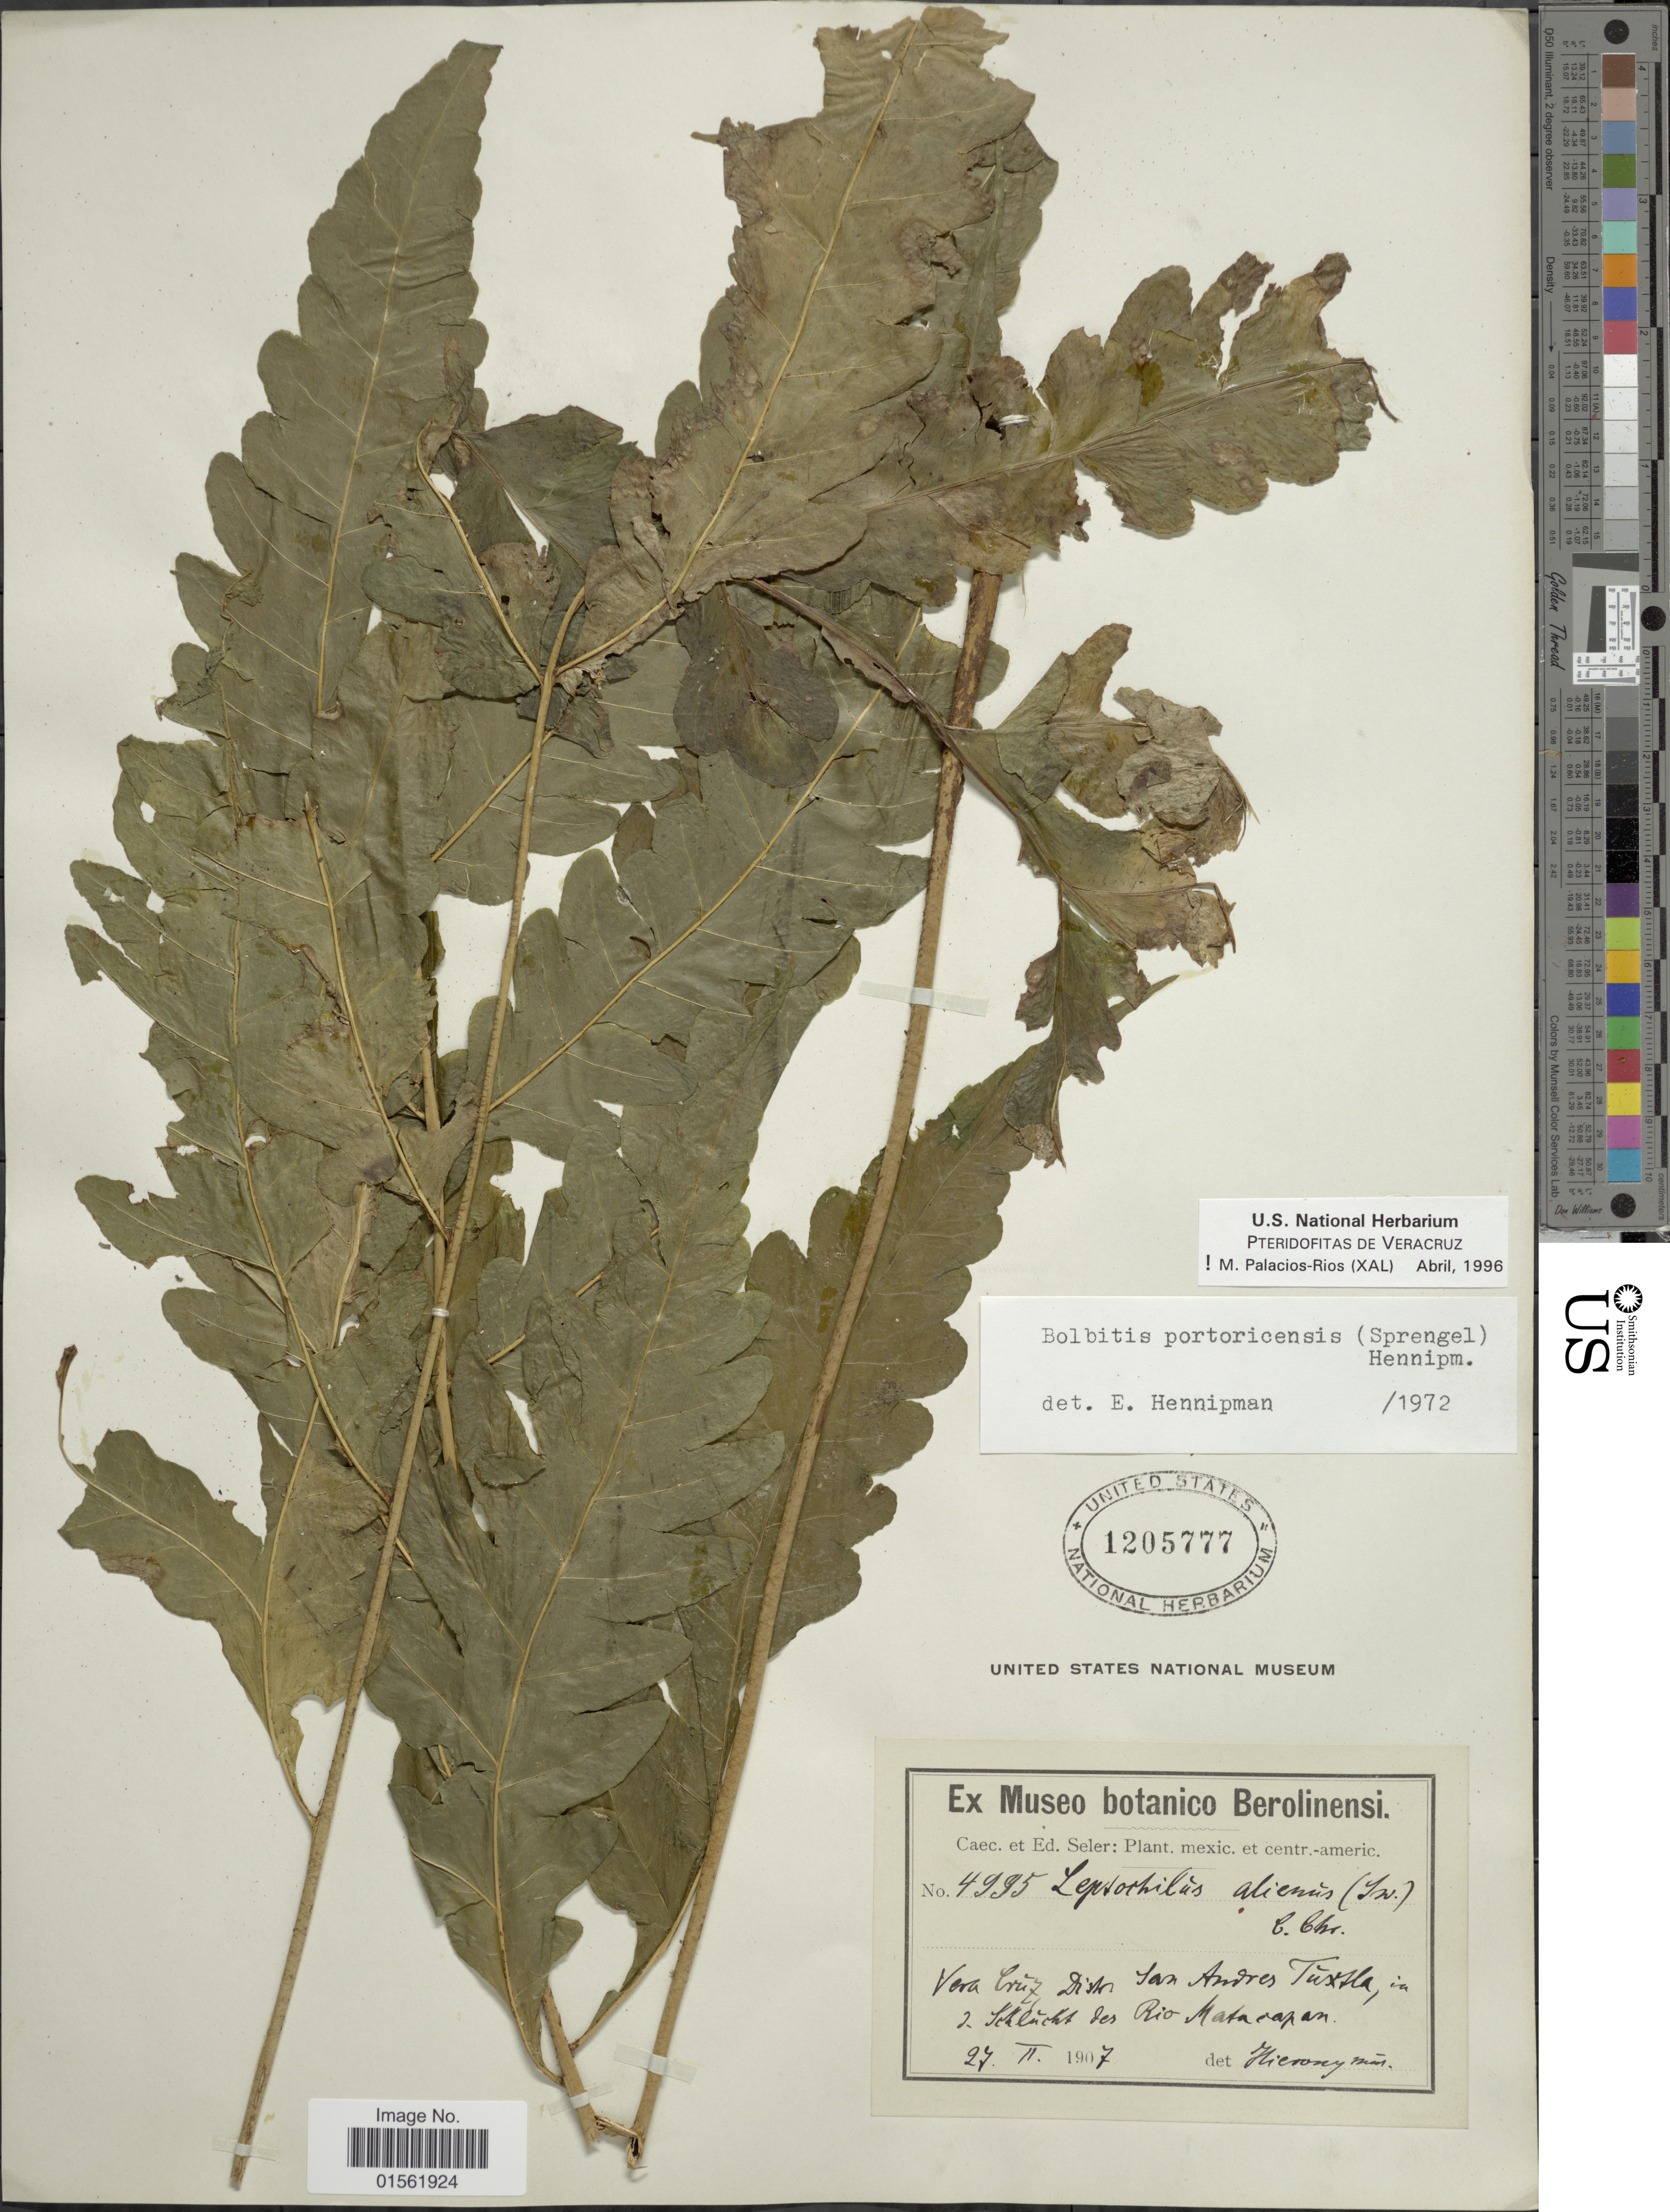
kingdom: Plantae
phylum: Tracheophyta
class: Polypodiopsida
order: Polypodiales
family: Dryopteridaceae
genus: Bolbitis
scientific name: Bolbitis portoricensis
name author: (Spreng.) Hennipman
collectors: ex Caec. et Ed Seler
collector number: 4995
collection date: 1907-02-27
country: Mexico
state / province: Veracruz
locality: Centr. -americ. Vera Cruz. Distr. San Andres Túxtla, in d. Schlúcht des Rio Matacapan [interpreted]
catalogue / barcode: US 1205777